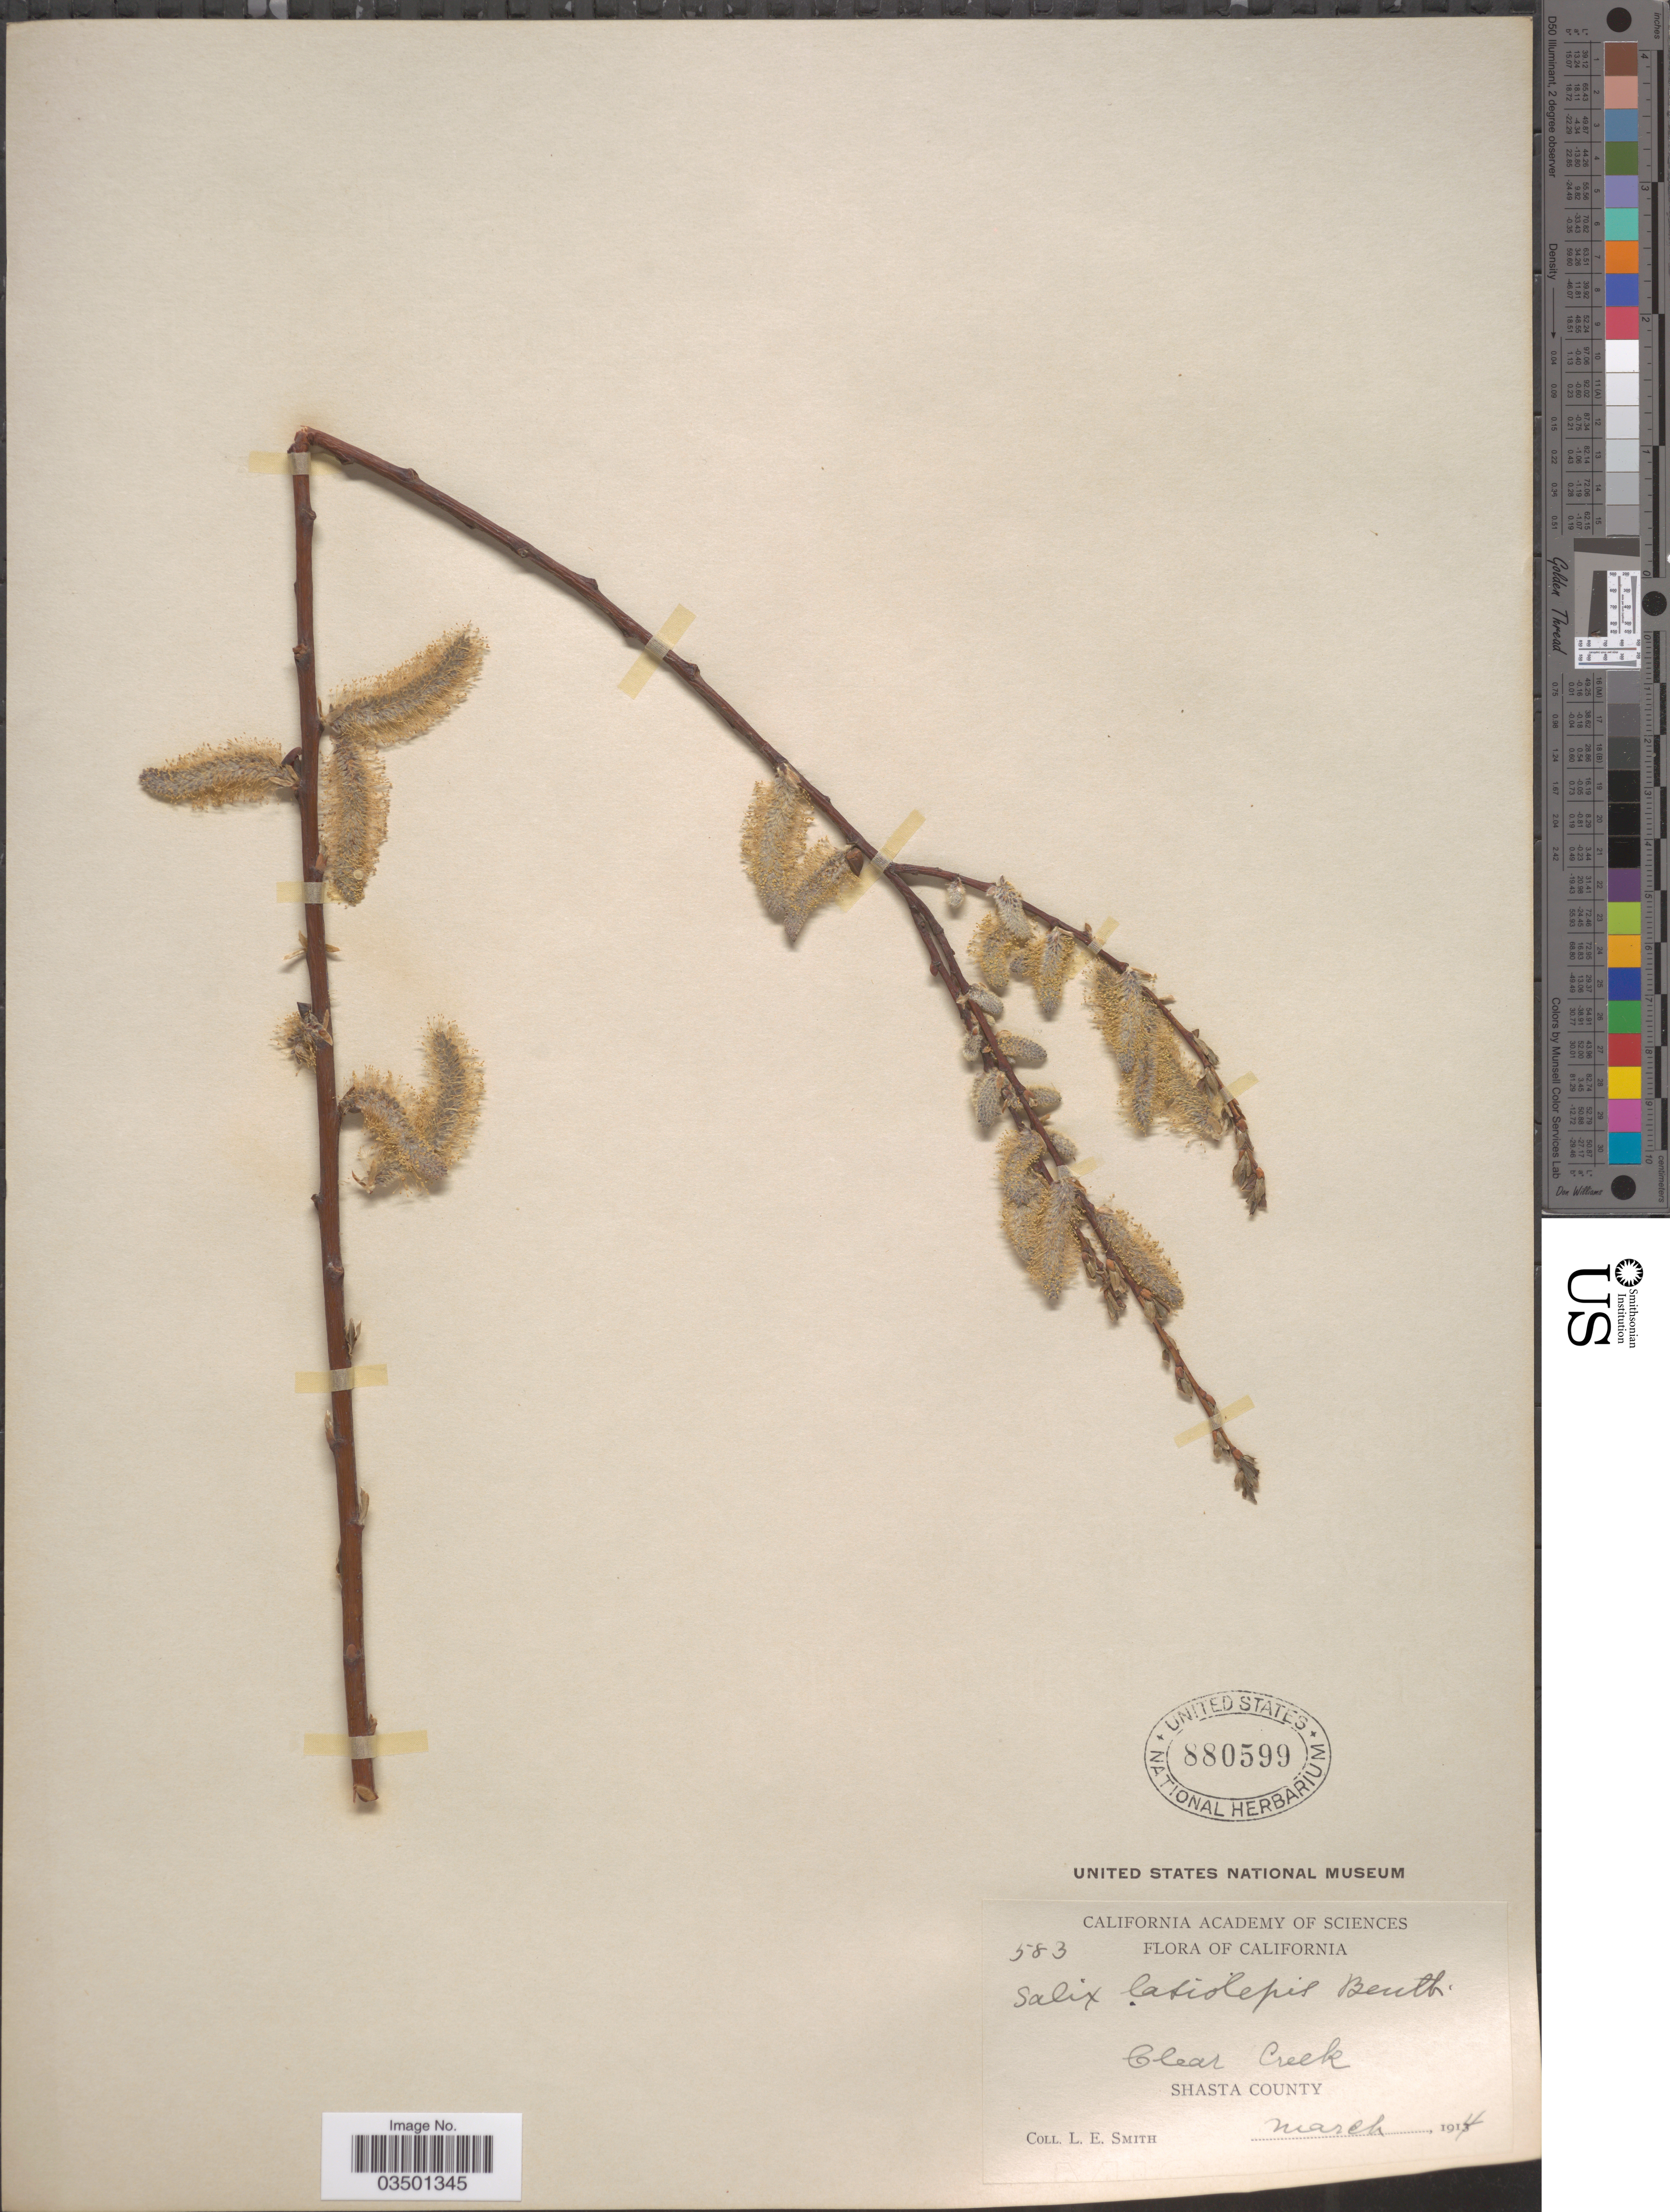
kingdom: Plantae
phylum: Tracheophyta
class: Magnoliopsida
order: Malpighiales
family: Salicaceae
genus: Salix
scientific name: Salix lasiolepis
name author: Benth.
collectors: L. E. Smith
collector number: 583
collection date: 1914-03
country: United States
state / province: California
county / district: Shasta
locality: Clear Creek. Shasta County.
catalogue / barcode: US 880599